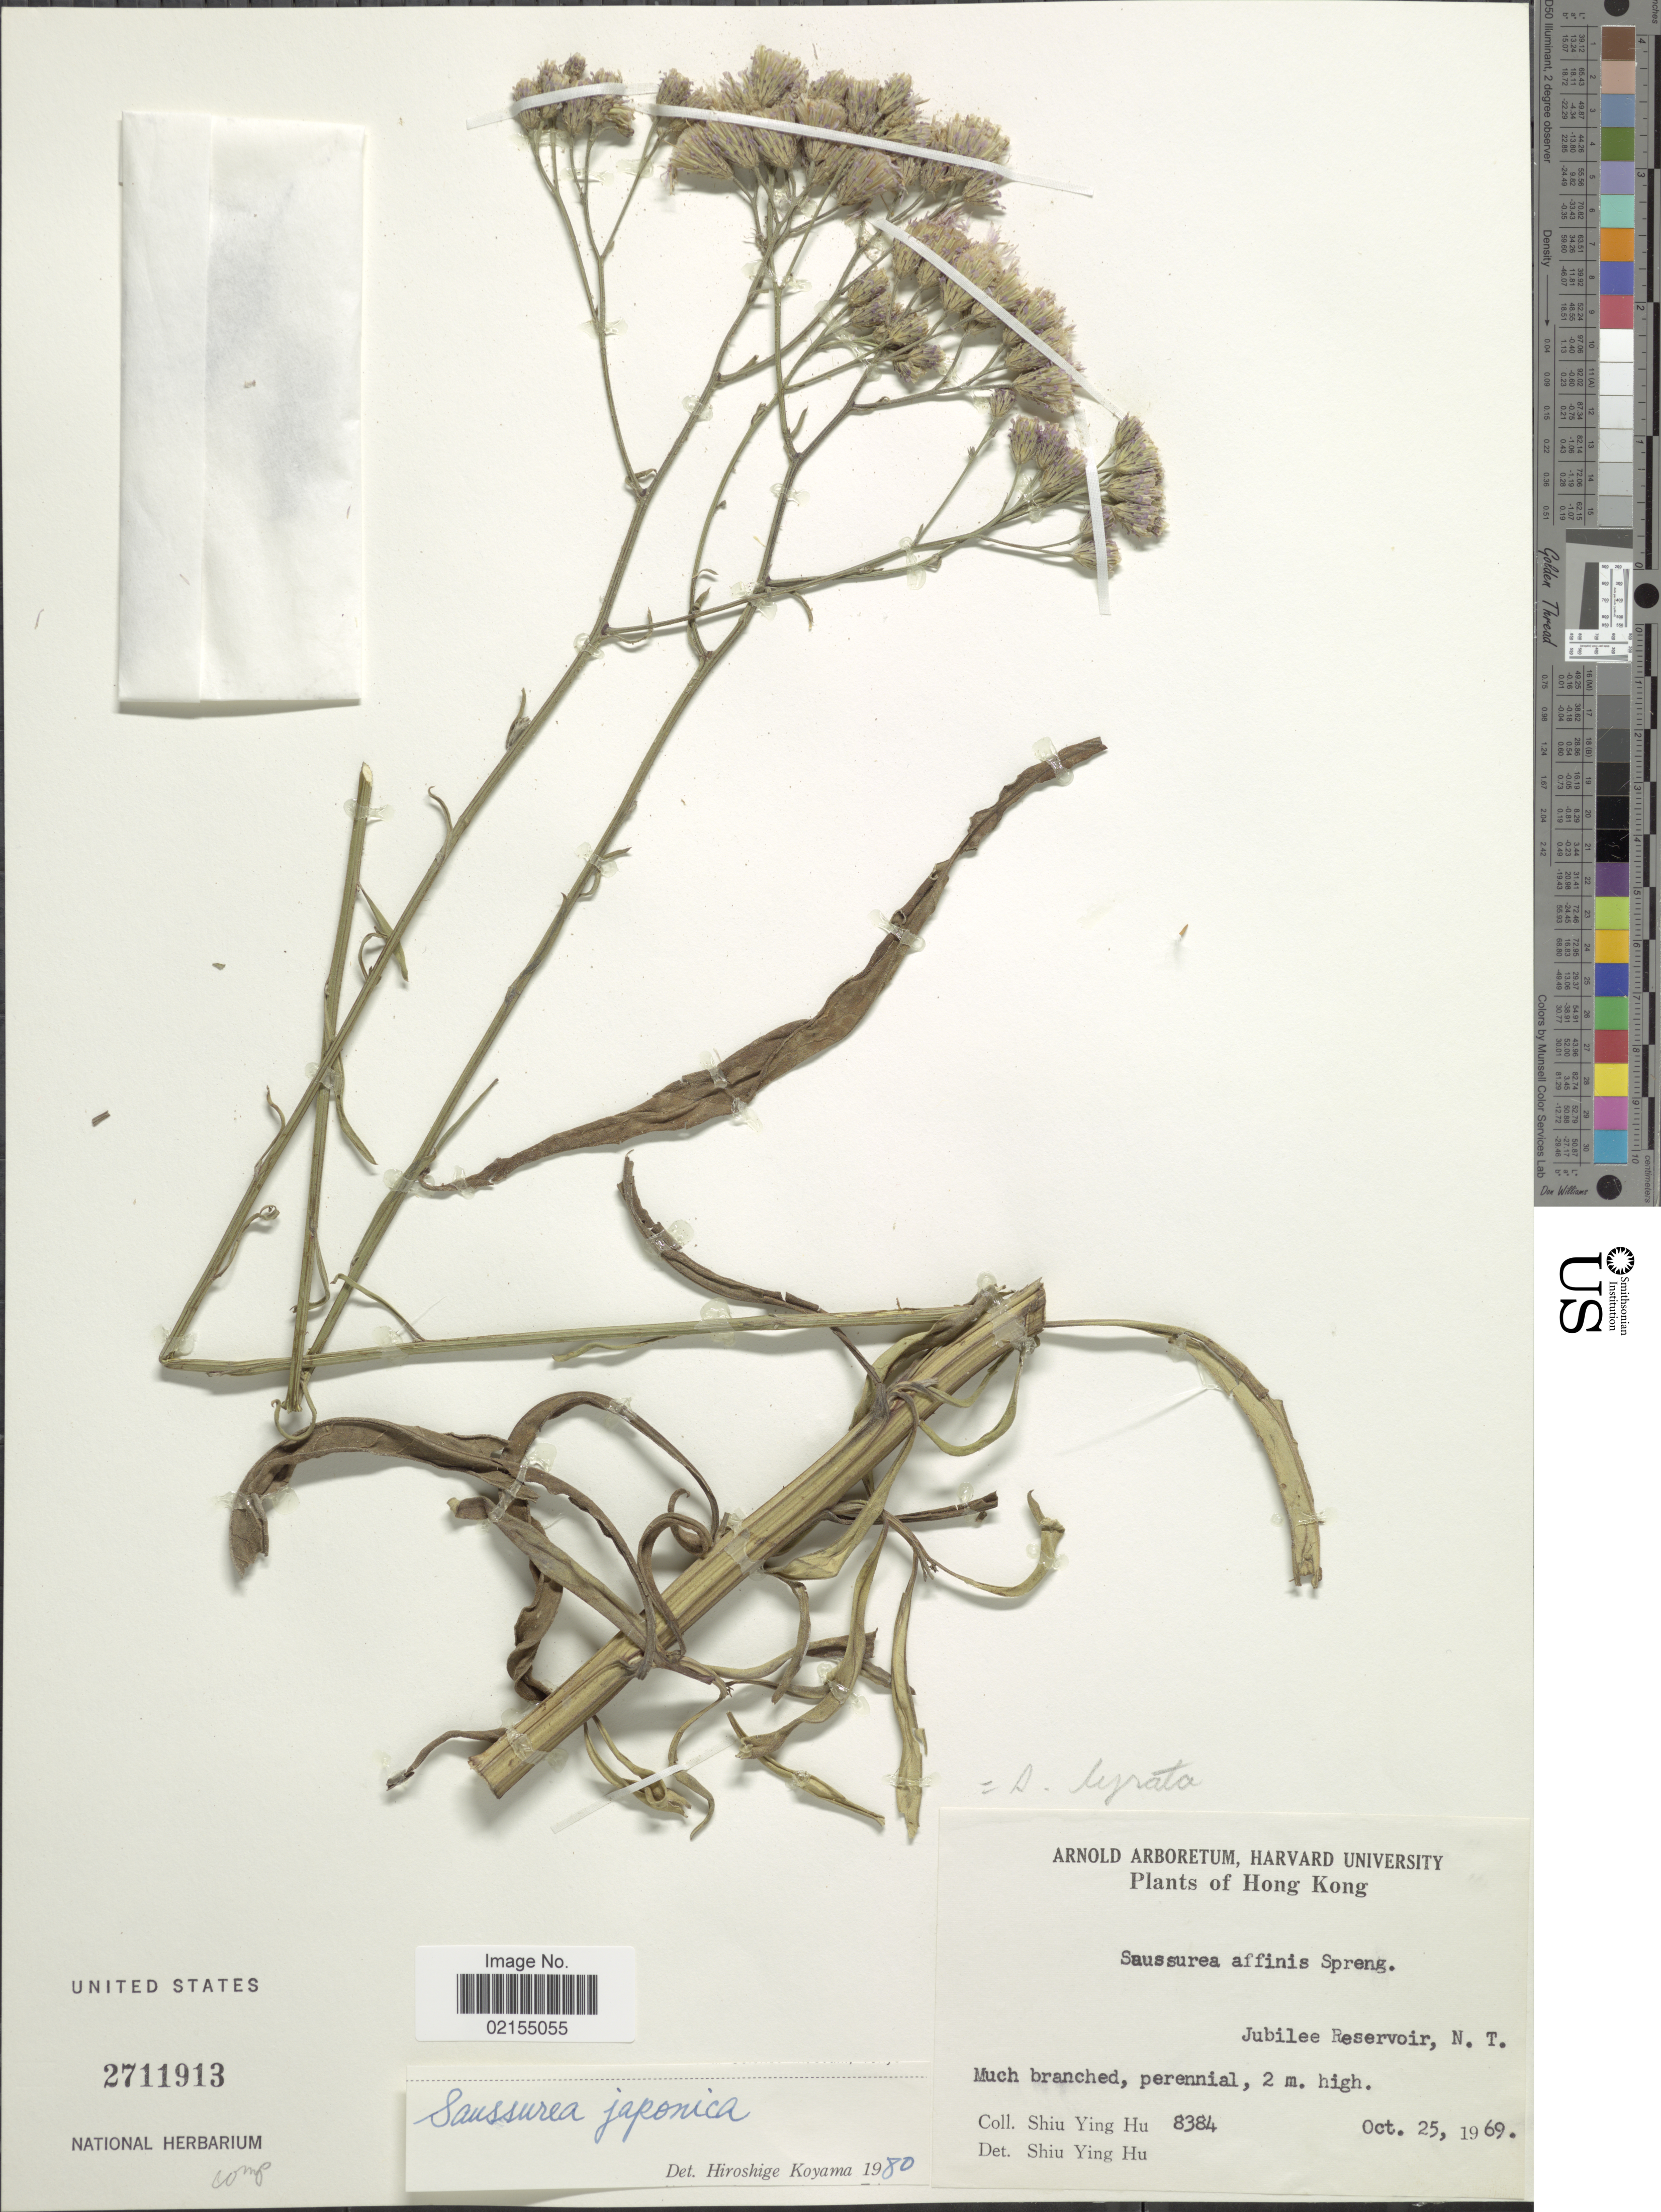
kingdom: Plantae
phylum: Tracheophyta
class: Magnoliopsida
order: Asterales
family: Asteraceae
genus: Saussurea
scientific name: Saussurea japonica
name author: (Thunb.) DC.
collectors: S. Y. Hu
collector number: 8384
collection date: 1969-10-25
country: China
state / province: Hong Kong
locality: Hong Kong, Jubilee Reservoir, N. T.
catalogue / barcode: US 2711913